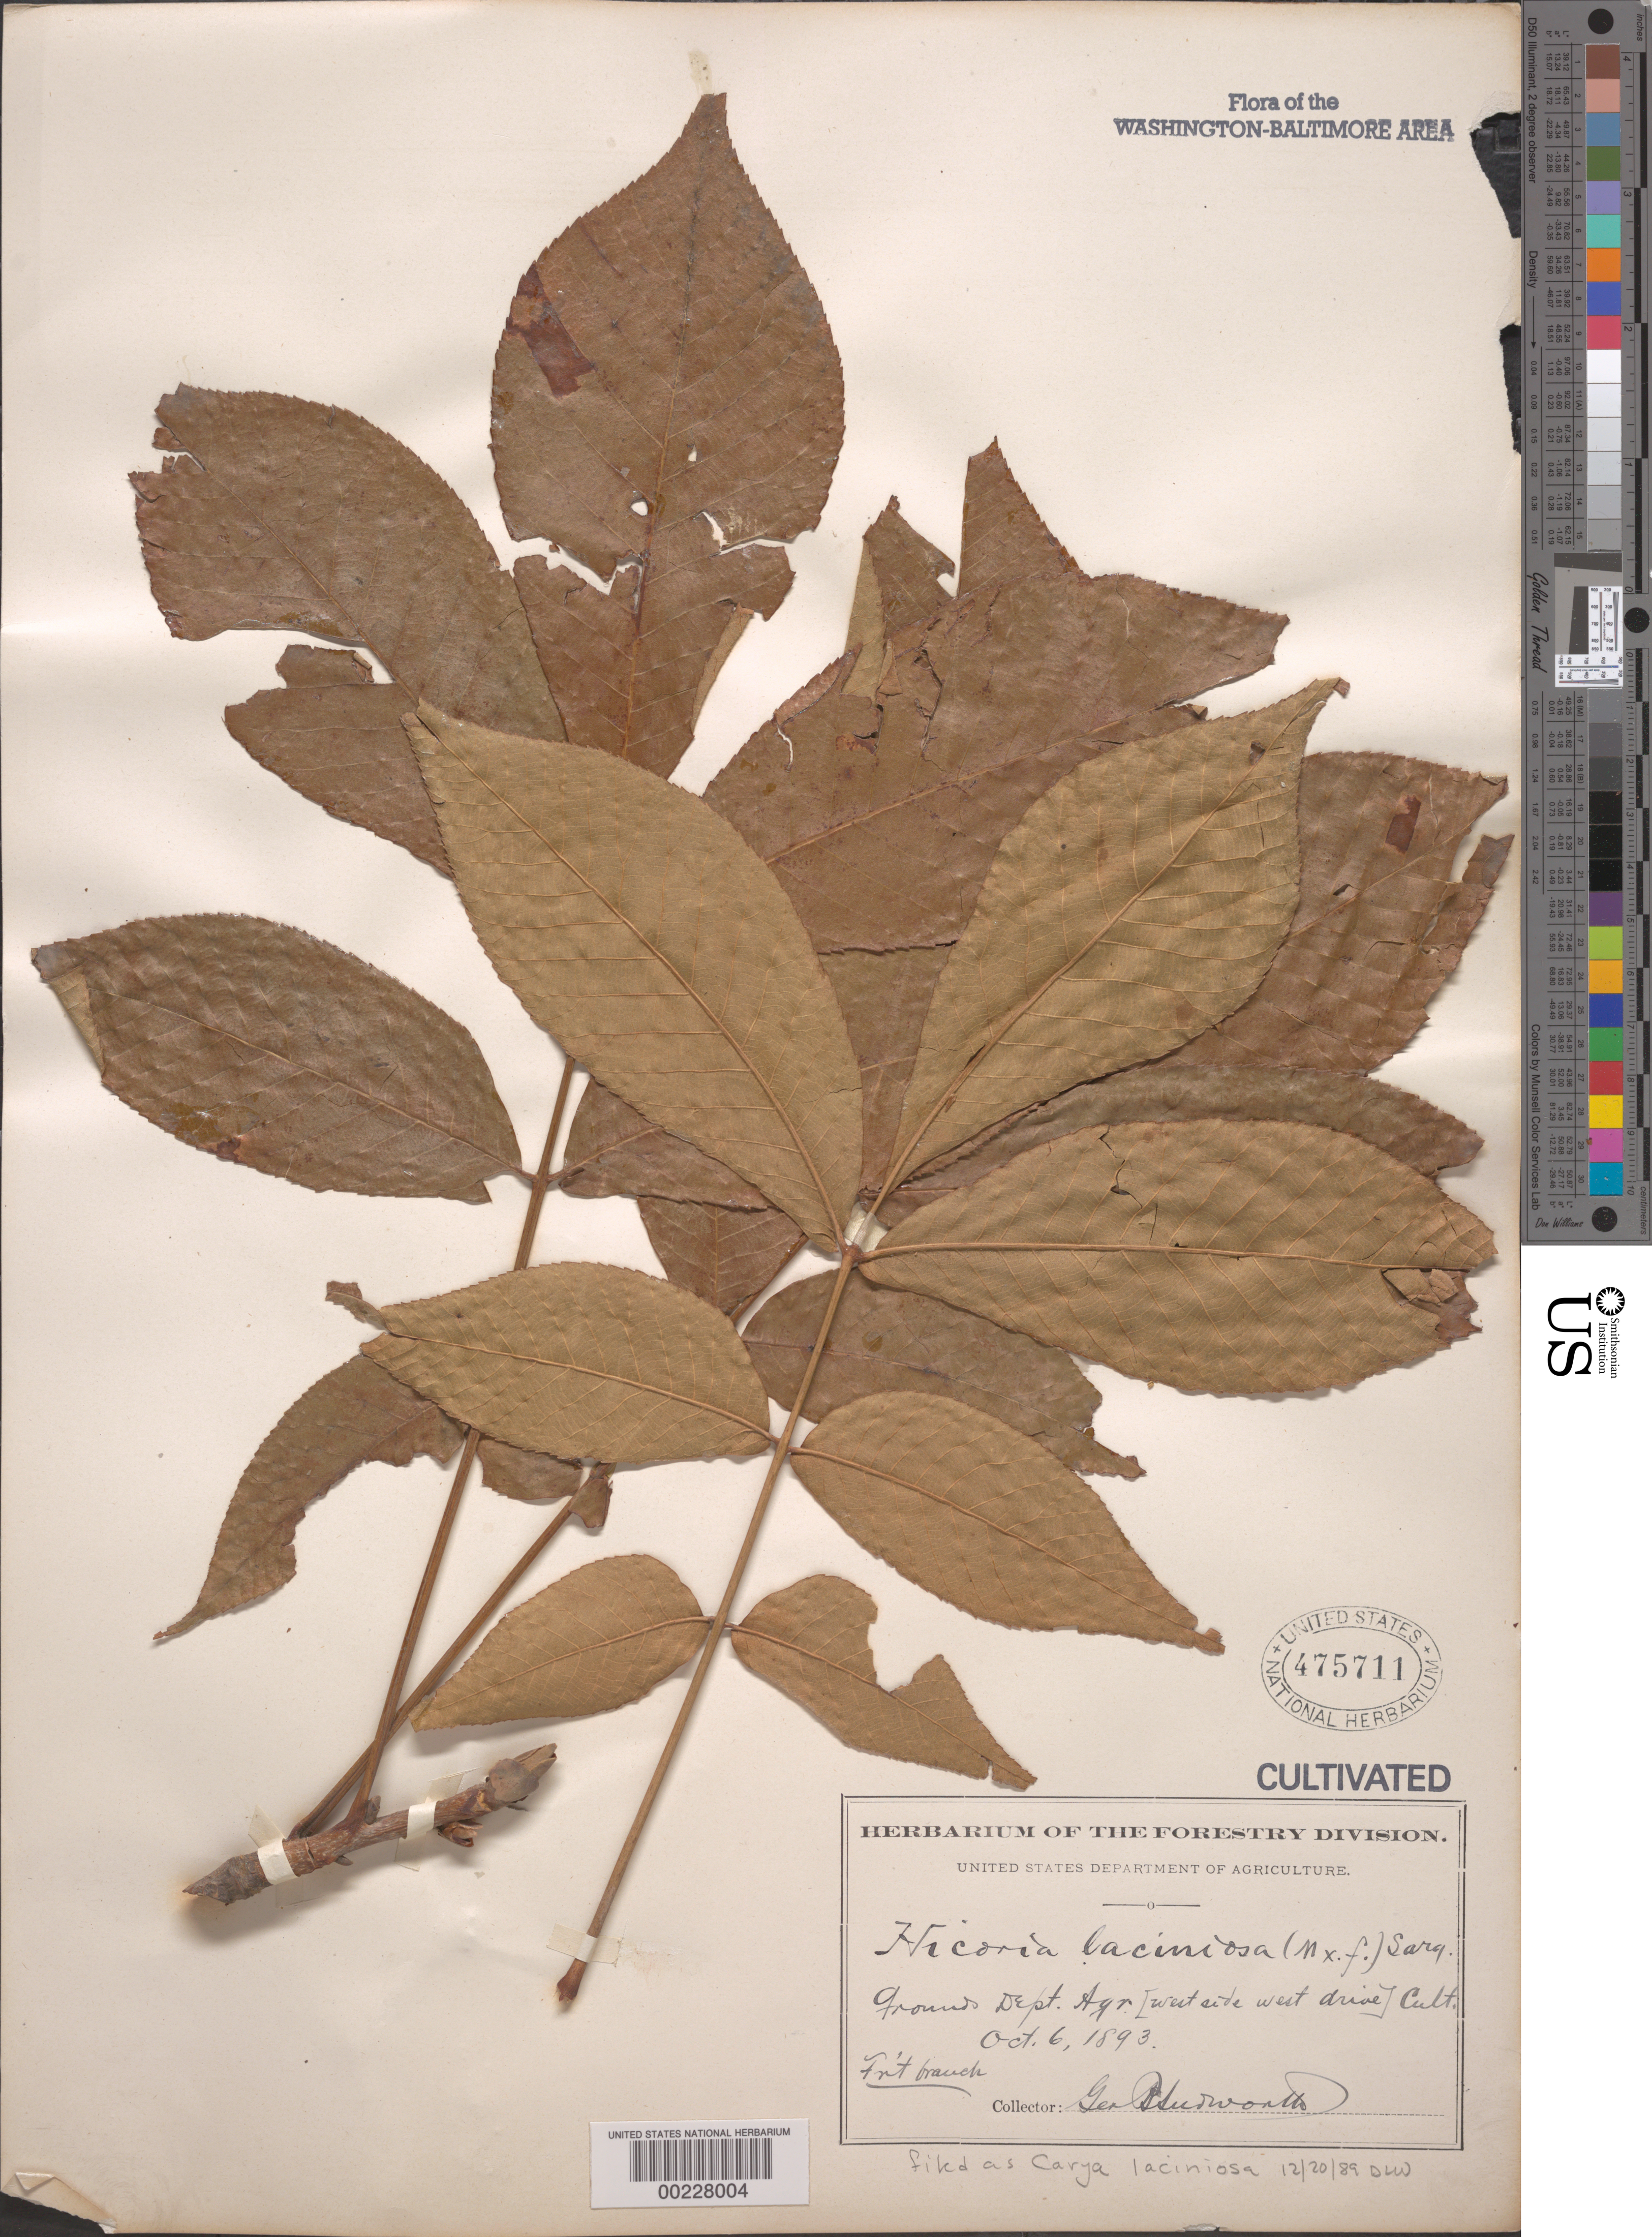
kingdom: Plantae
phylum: Tracheophyta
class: Magnoliopsida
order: Fagales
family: Juglandaceae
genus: Carya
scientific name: Carya laciniosa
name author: (F. Michx.) G. Don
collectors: G. B. Sudworth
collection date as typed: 06 Oct 1893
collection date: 1893-10-06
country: United States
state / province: District of Columbia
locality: Agricultural grounds; W side W Drive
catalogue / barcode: US 475711